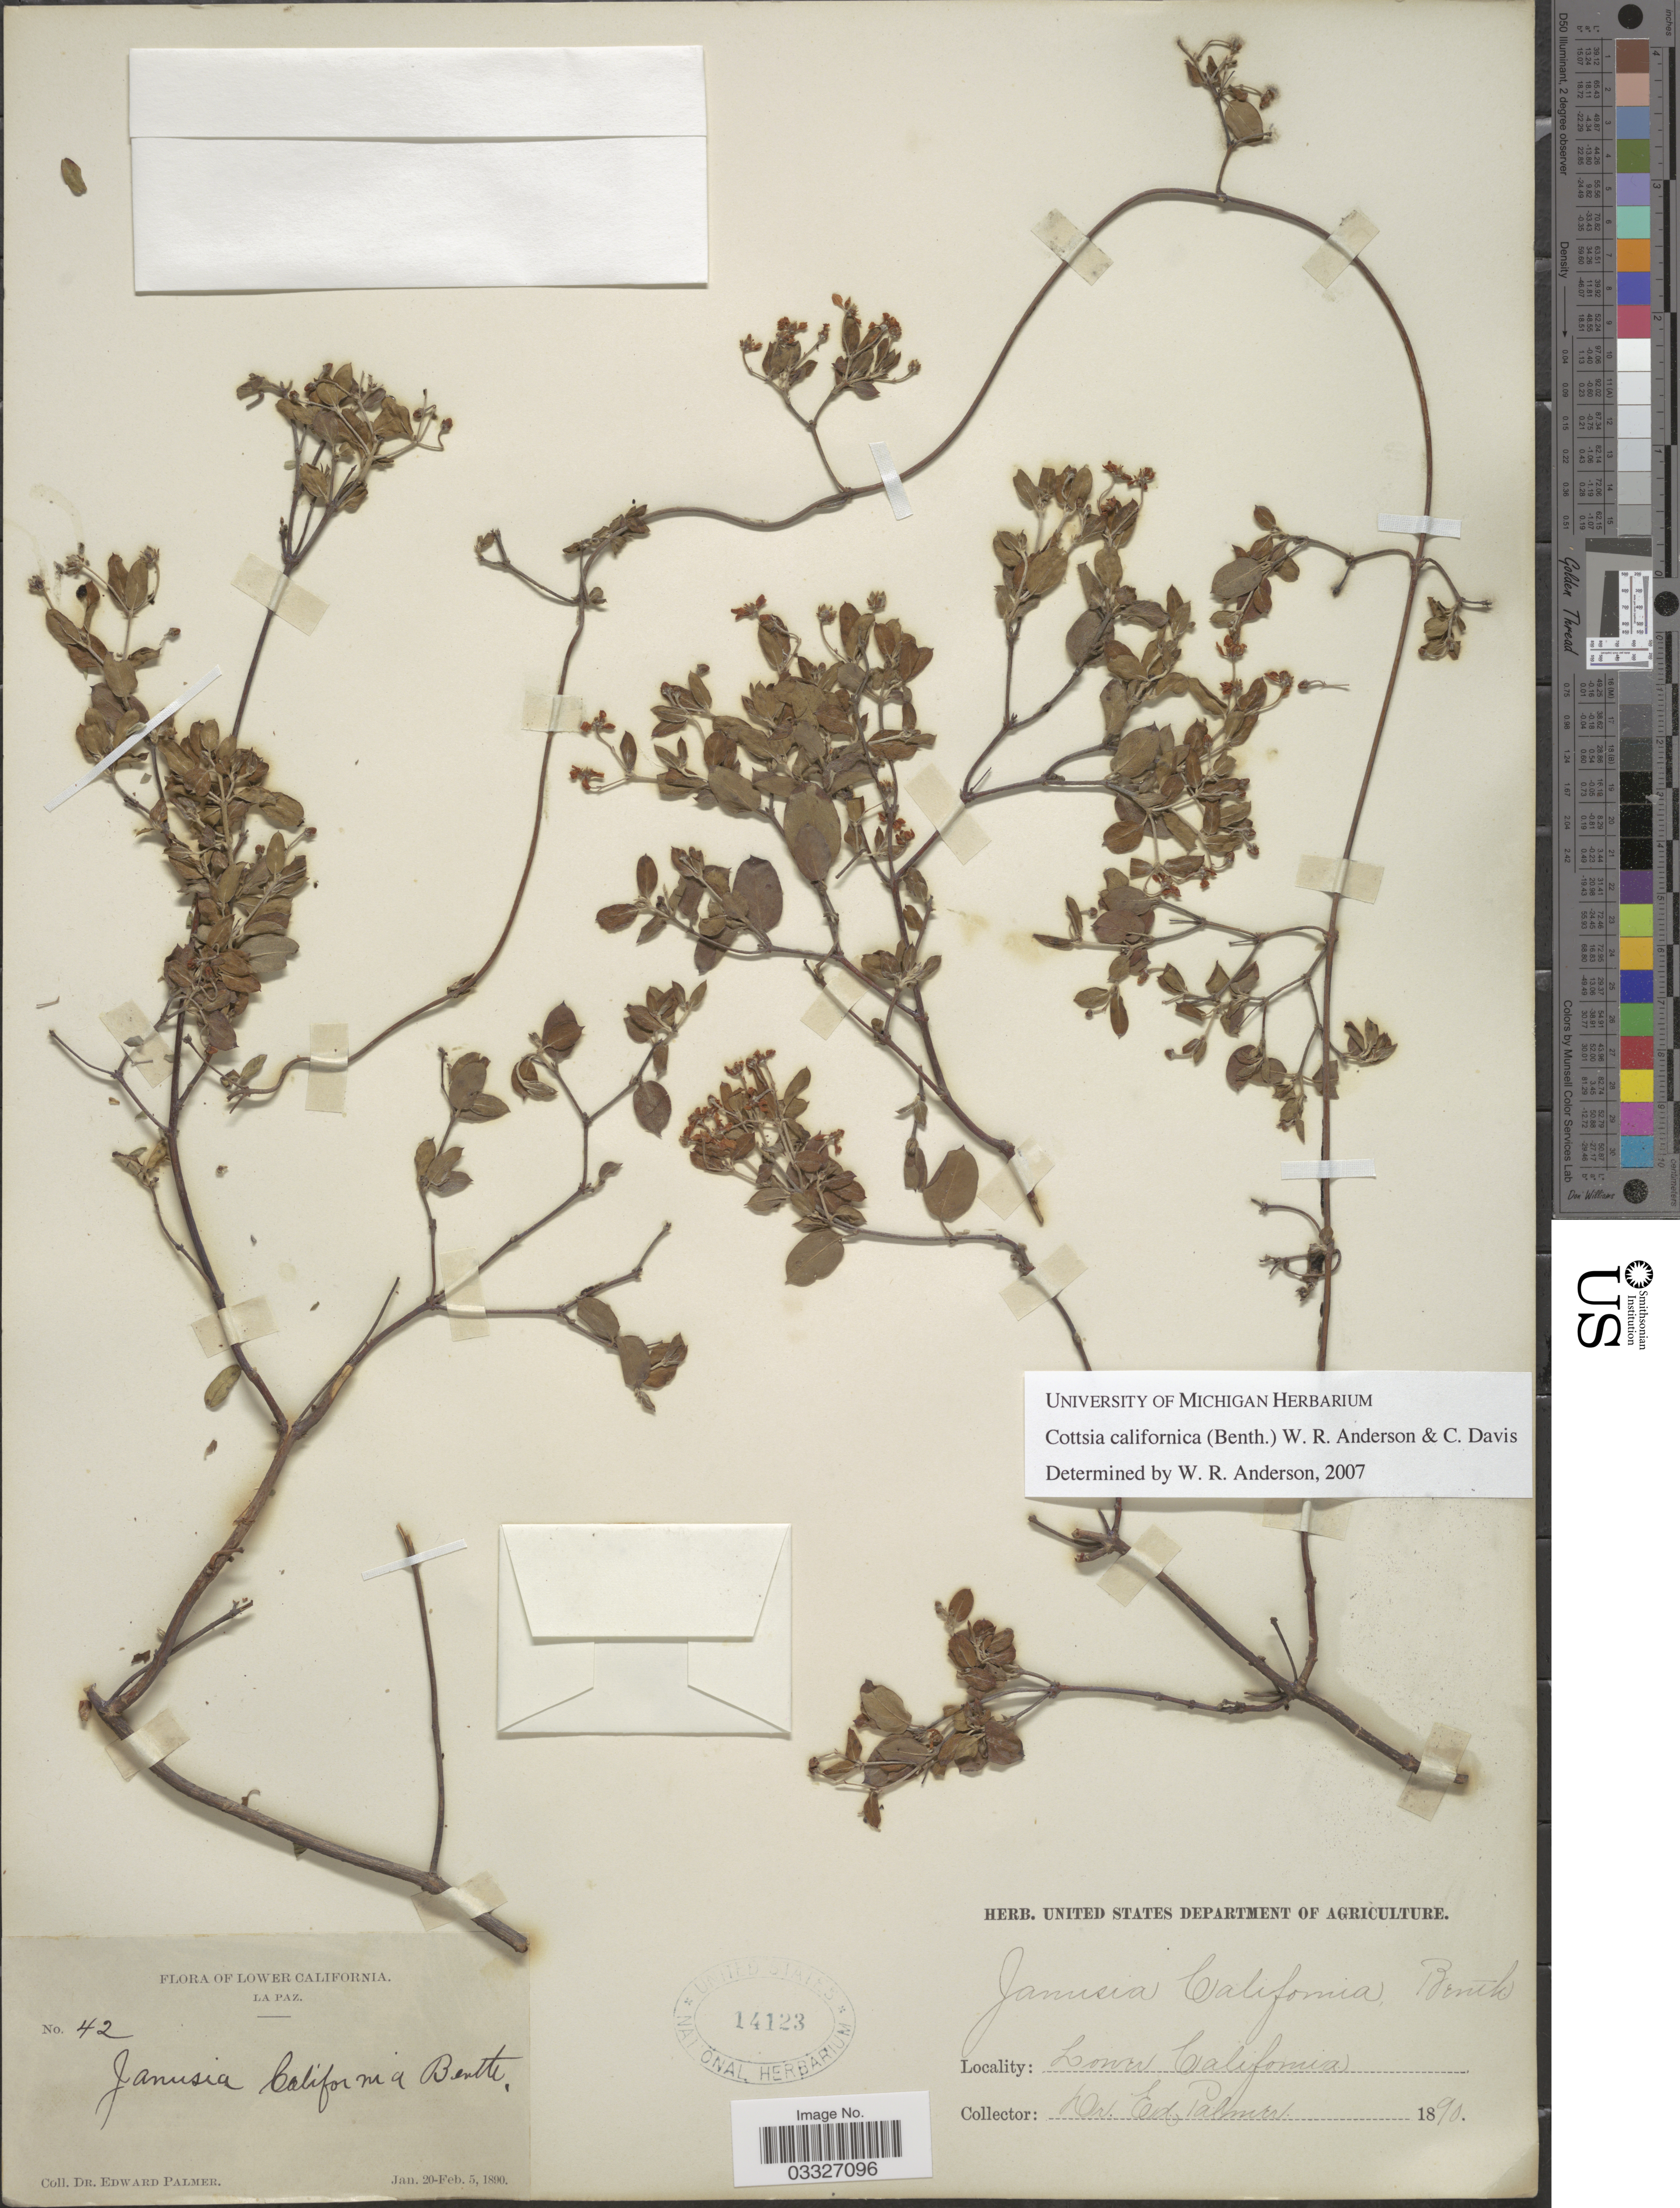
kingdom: Plantae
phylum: Tracheophyta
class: Magnoliopsida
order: Malpighiales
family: Malpighiaceae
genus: Cottsia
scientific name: Cottsia californica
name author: (Benth.) W.R. Anderson & C. Davis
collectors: E. Palmer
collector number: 42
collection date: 1890-01-20/1890-02-05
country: Mexico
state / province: Baja California Sur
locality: Lower California. La Paz.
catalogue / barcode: US 14123